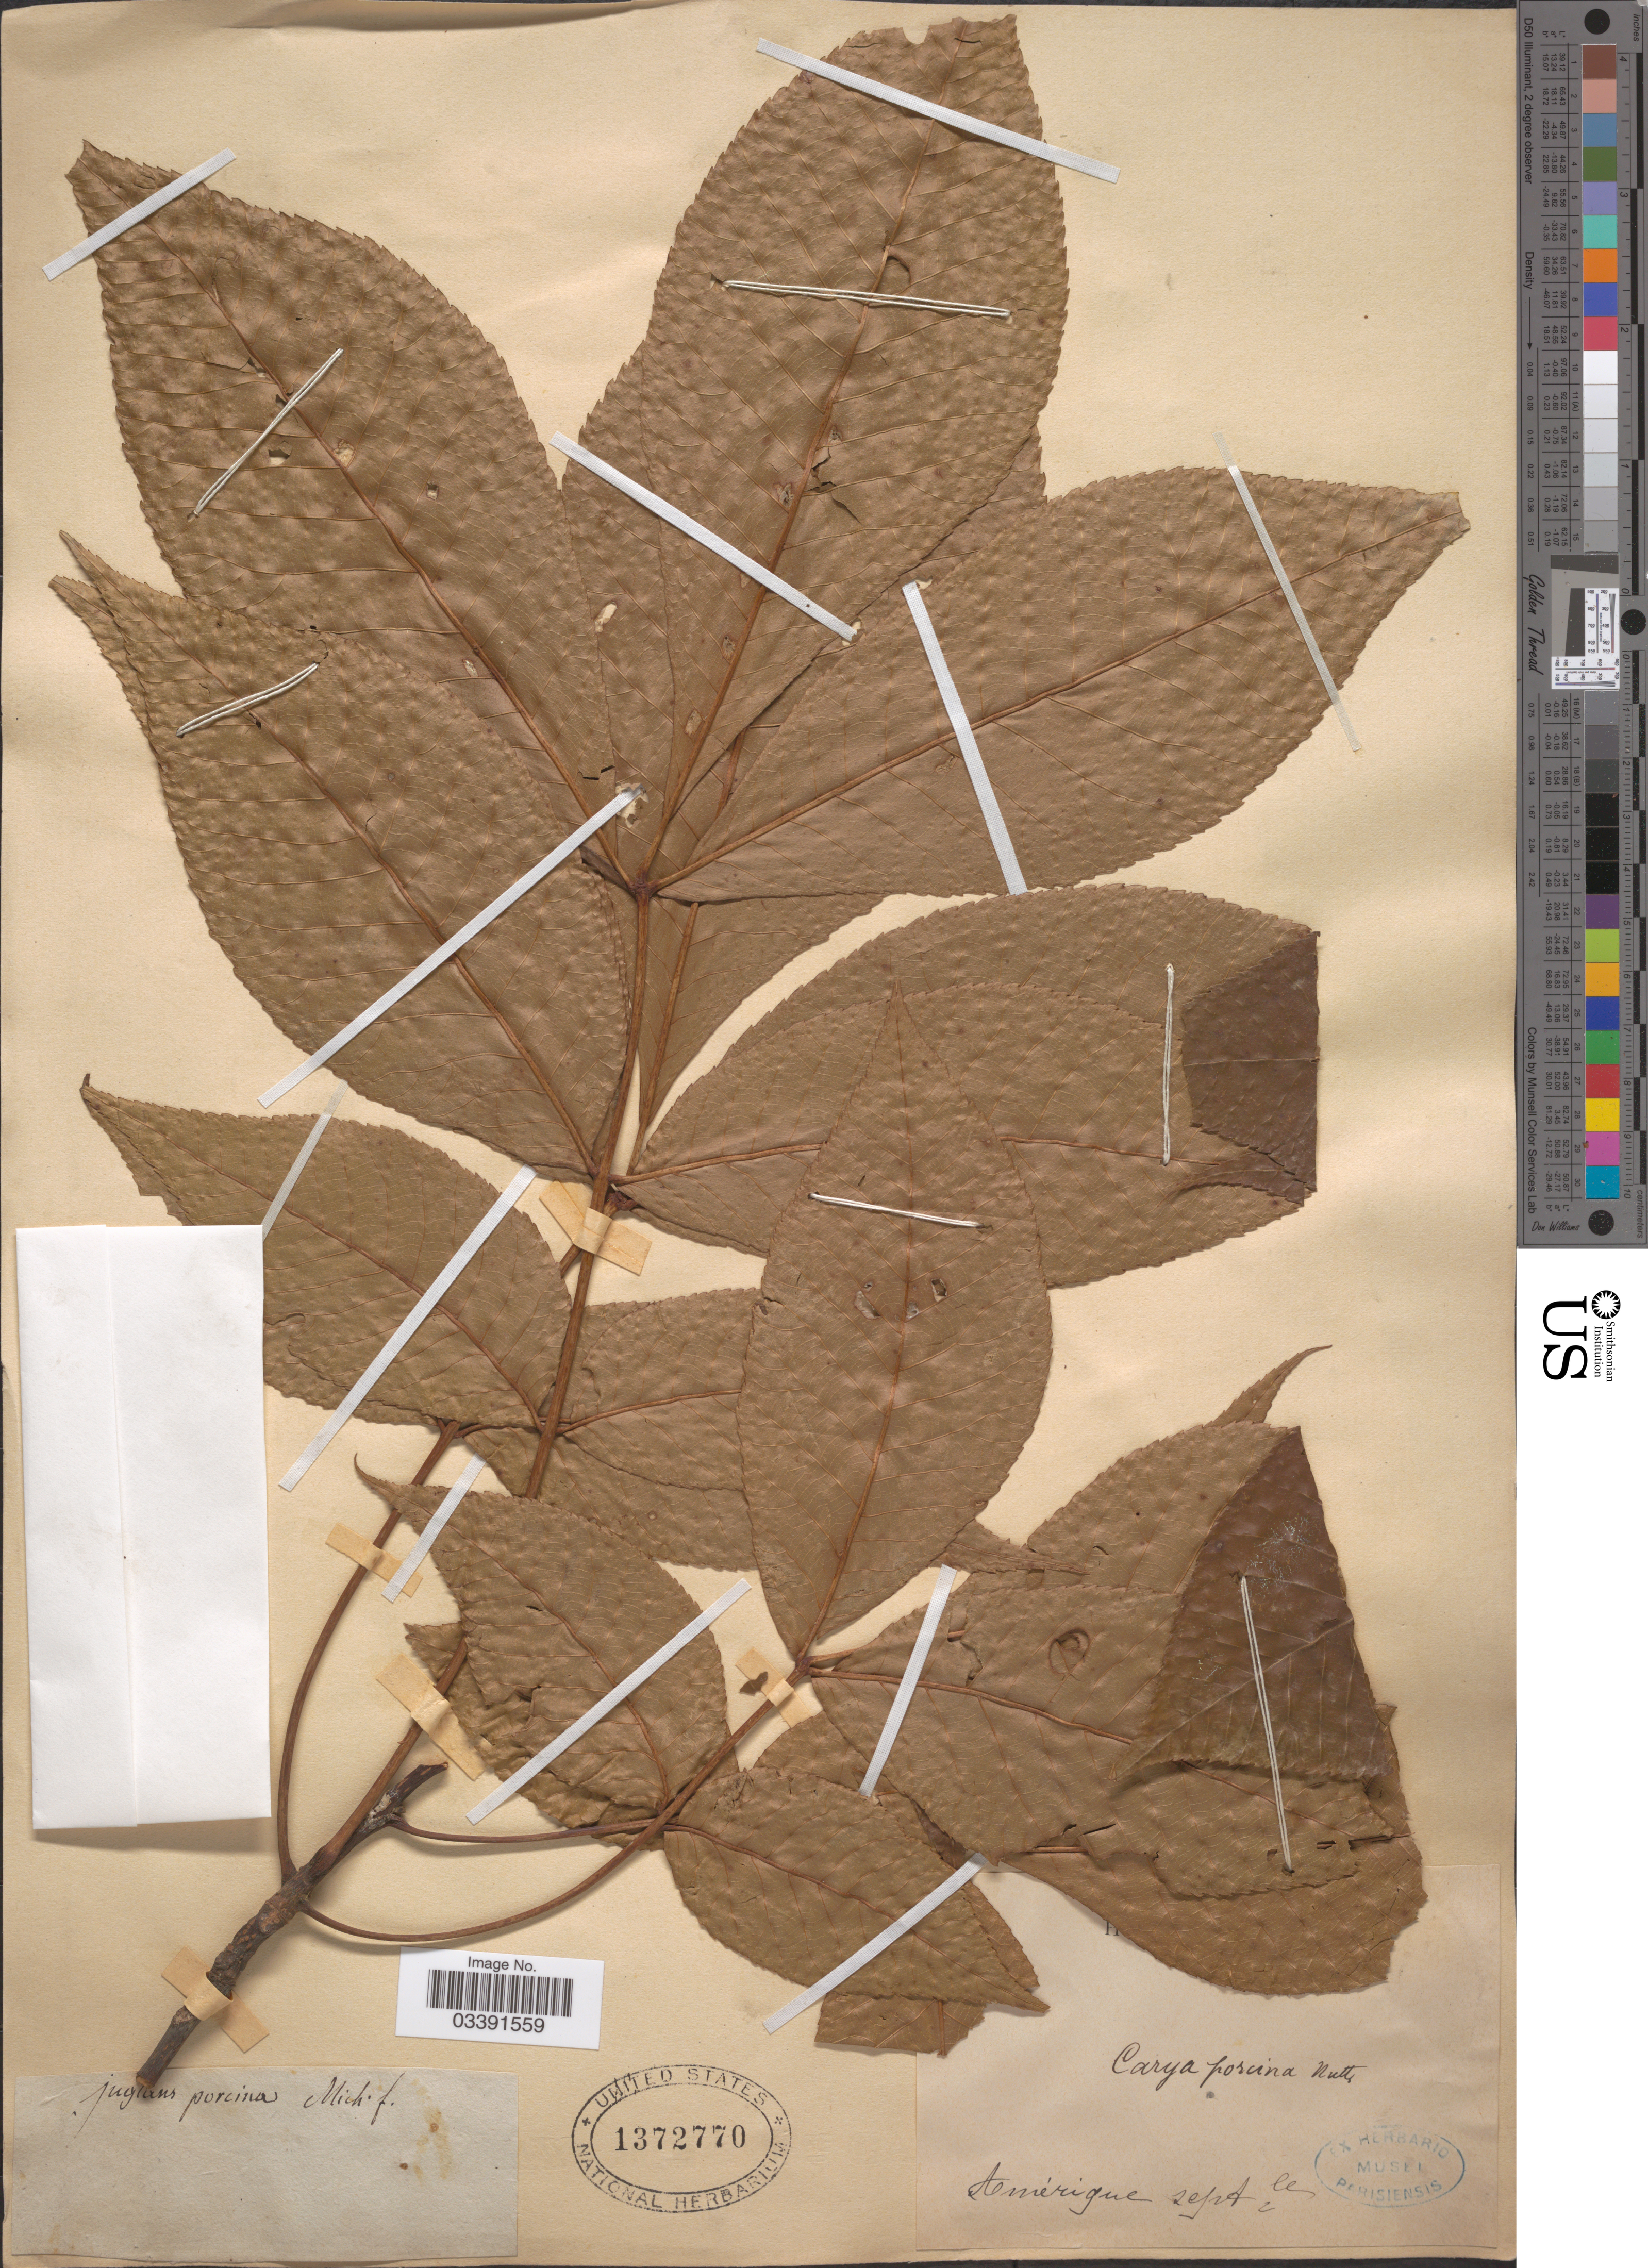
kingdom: Plantae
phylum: Tracheophyta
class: Magnoliopsida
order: Fagales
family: Juglandaceae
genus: Carya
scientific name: Carya glabra var. glabra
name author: (Mill.) Sweet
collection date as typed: Transcribed d/m/y: /9/2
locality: Amérique sept.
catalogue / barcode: US 1372770